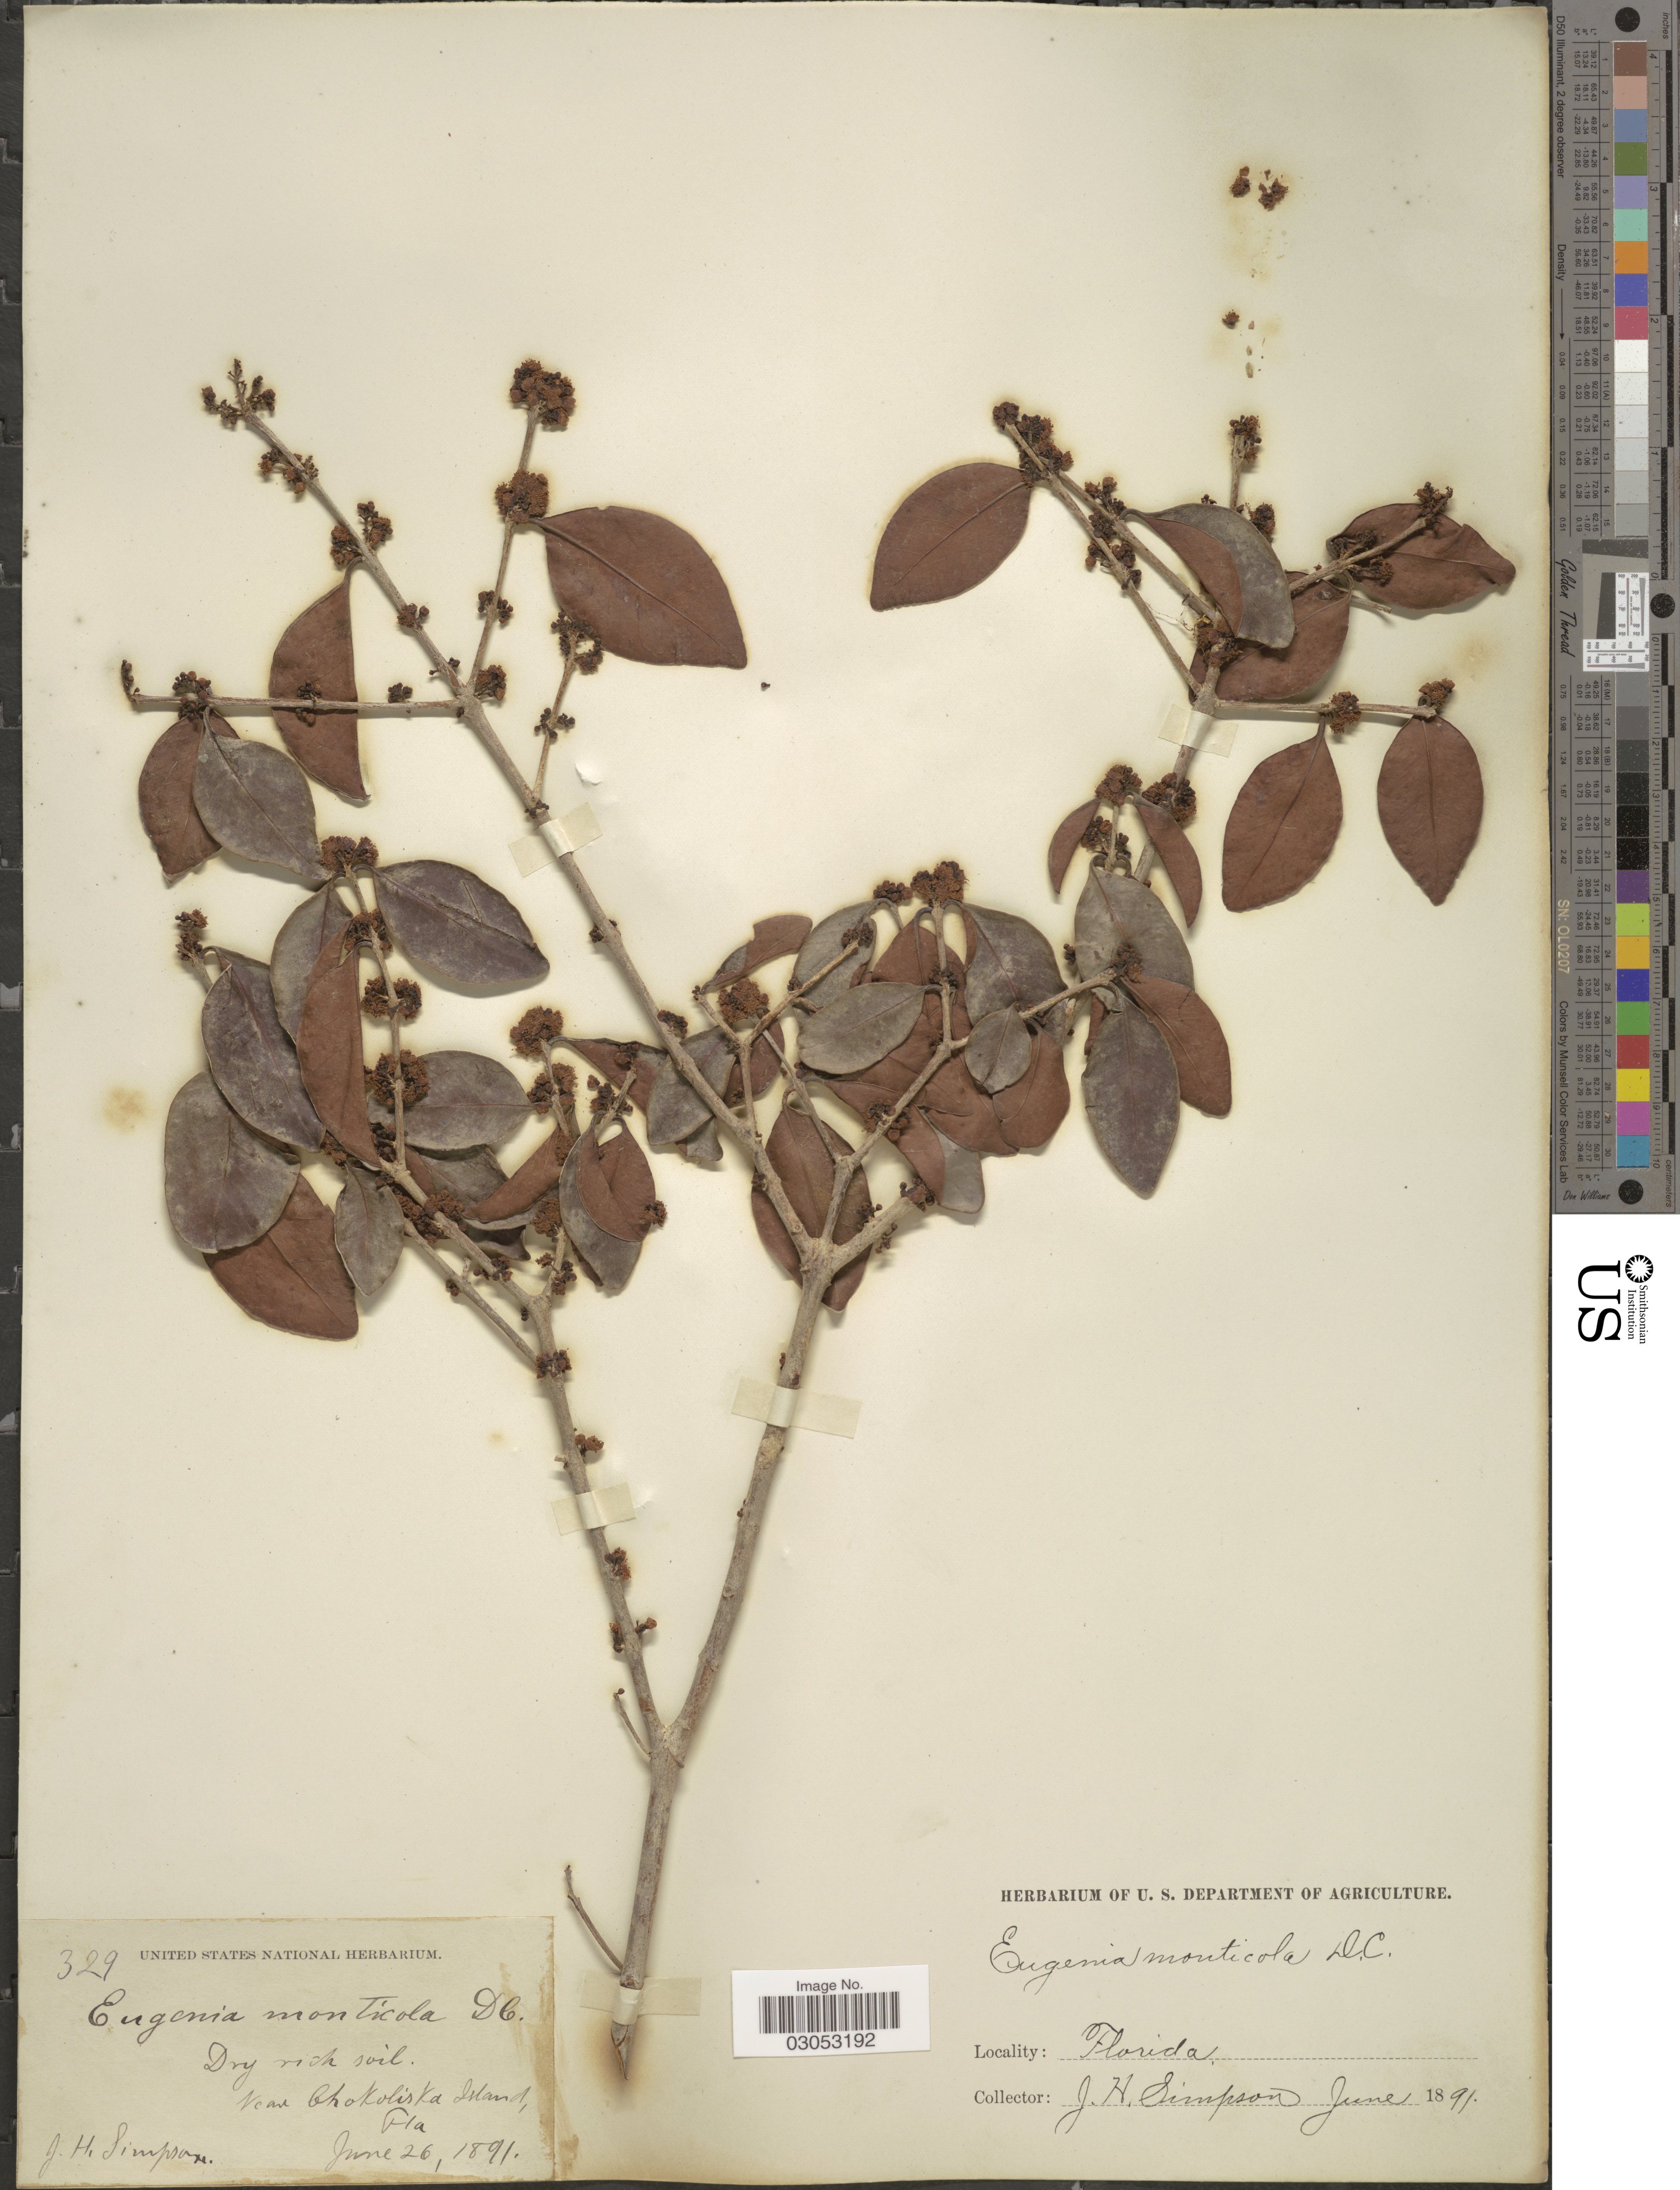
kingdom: Plantae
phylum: Tracheophyta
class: Magnoliopsida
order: Myrtales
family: Myrtaceae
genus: Eugenia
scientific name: Eugenia axillaris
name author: (Sw.) Willd.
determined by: Strong, Mark T., (BOT), Smithsonian Institution - National Museum of Natural History (UNITED STATES)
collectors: J. H. Simpson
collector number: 329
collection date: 1891-06-26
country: United States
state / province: Florida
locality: Near Chokoliska Island.